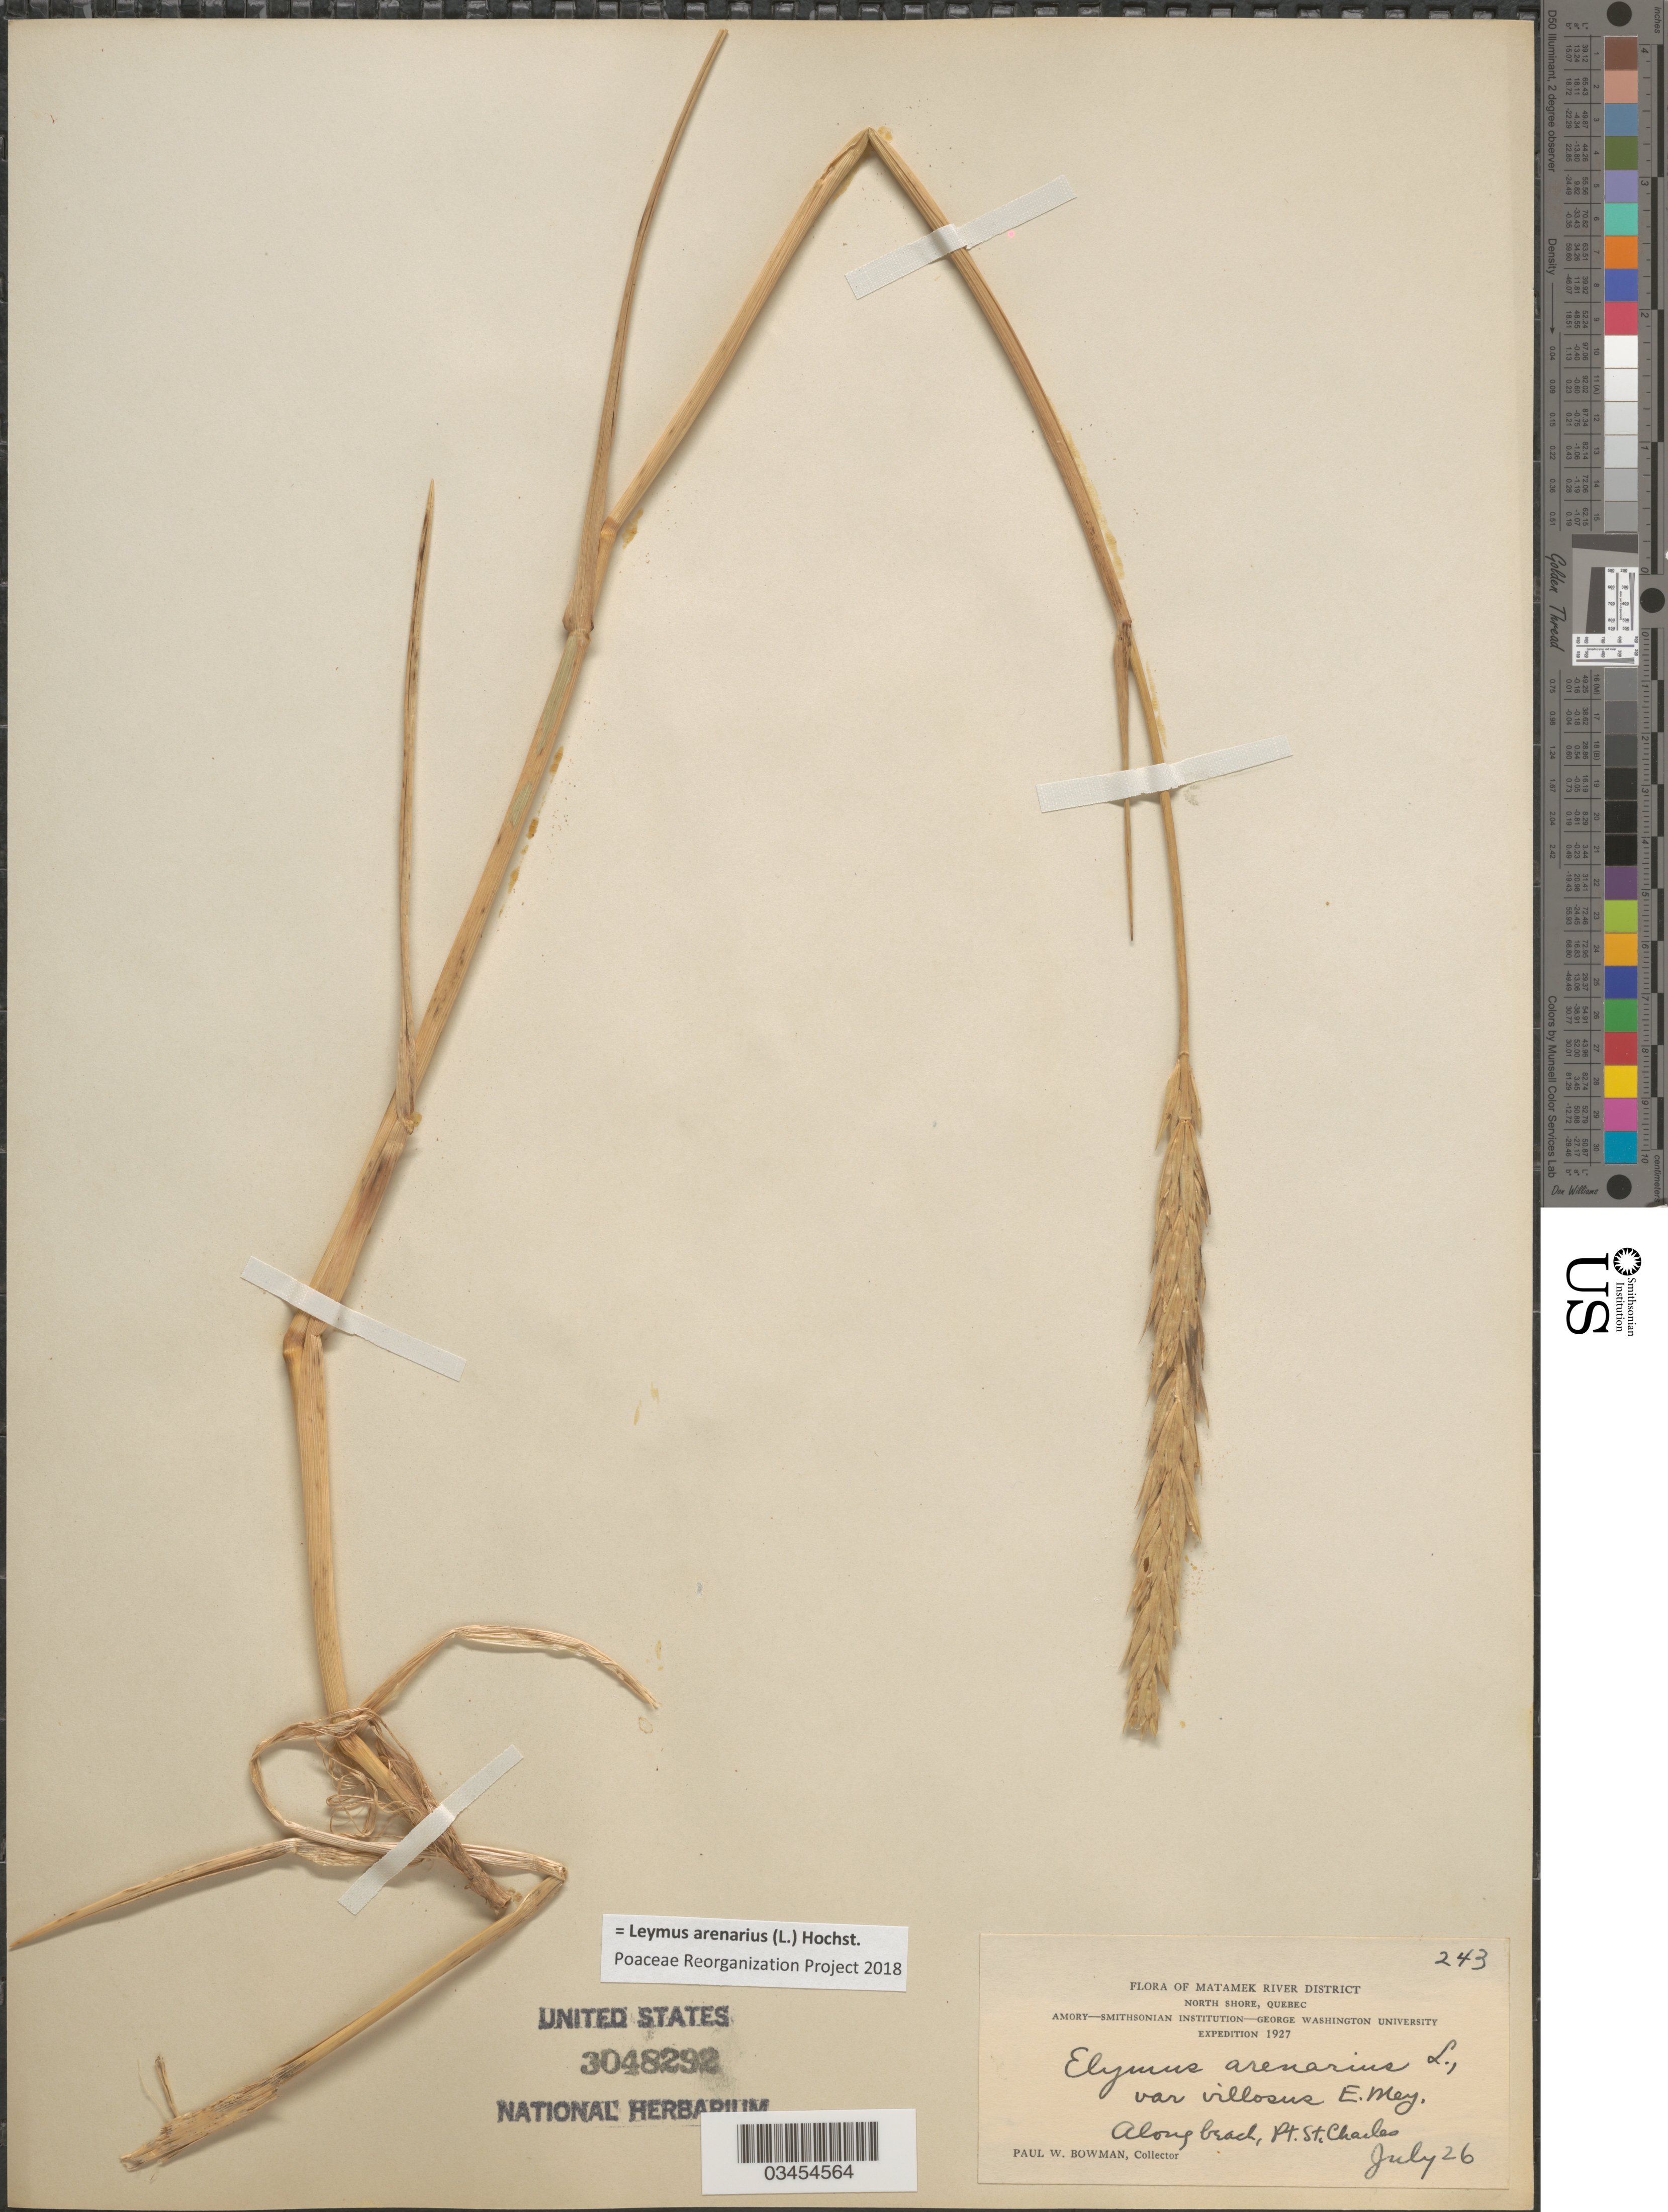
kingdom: Plantae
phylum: Tracheophyta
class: Liliopsida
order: Poales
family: Poaceae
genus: Leymus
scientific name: Leymus mollis subsp. mollis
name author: (Trin.) Pilg.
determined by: Soreng, Robert J., Research Associate (BOT), Smithsonian Institution - National Museum of Natural History (UNITED STATES)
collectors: P. Bowman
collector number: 243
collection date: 1927-07-26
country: Canada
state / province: Quebec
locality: Matamek River District. North Shore. Amory-Smithsonian Institution-George Washington University Expedition 1927. Along beach, Pt. St. Charles.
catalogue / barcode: US 3048292